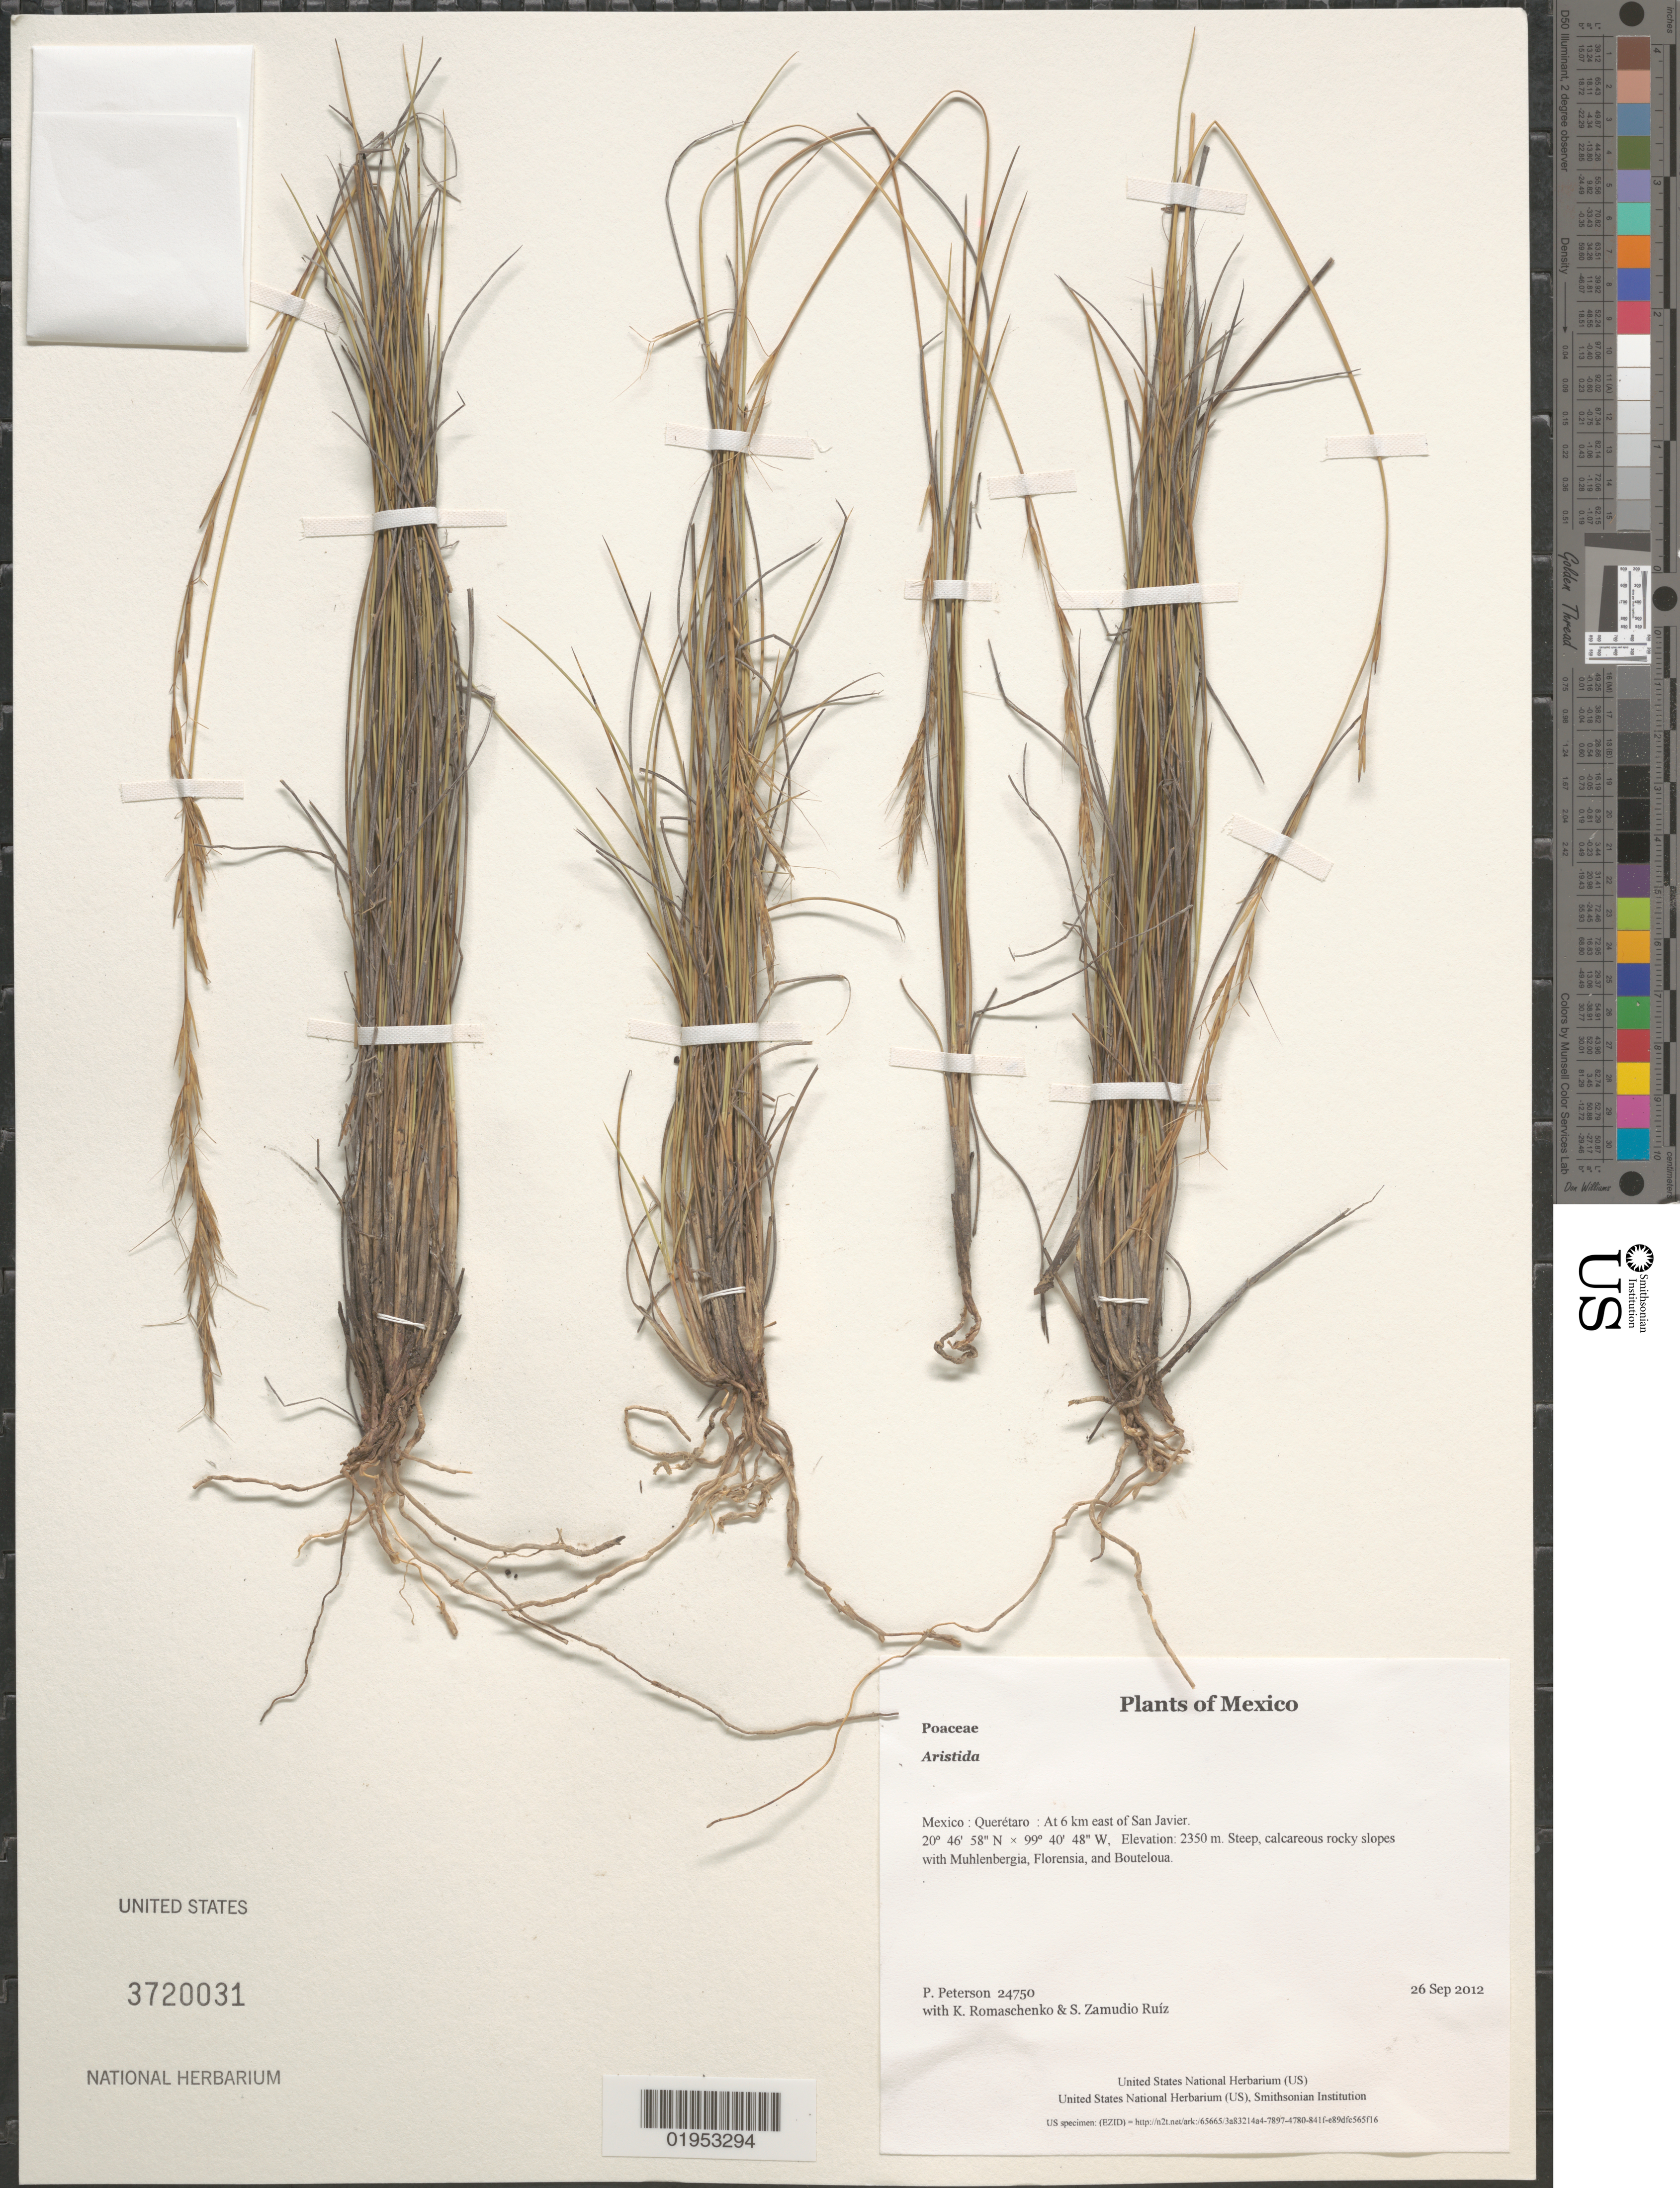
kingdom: Plantae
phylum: Tracheophyta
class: Liliopsida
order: Poales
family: Poaceae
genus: Aristida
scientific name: Aristida sp.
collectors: P. M. Peterson, K. Romaschenko & S. Zamudio Ruíz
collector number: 24750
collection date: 2012-09-26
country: Mexico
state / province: Querétaro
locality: At 6 km east of San Javier.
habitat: Steep, calcareous rocky slopes with Muhlenbergia, Florensia, and Bouteloua.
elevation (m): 2350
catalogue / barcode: US 3720031